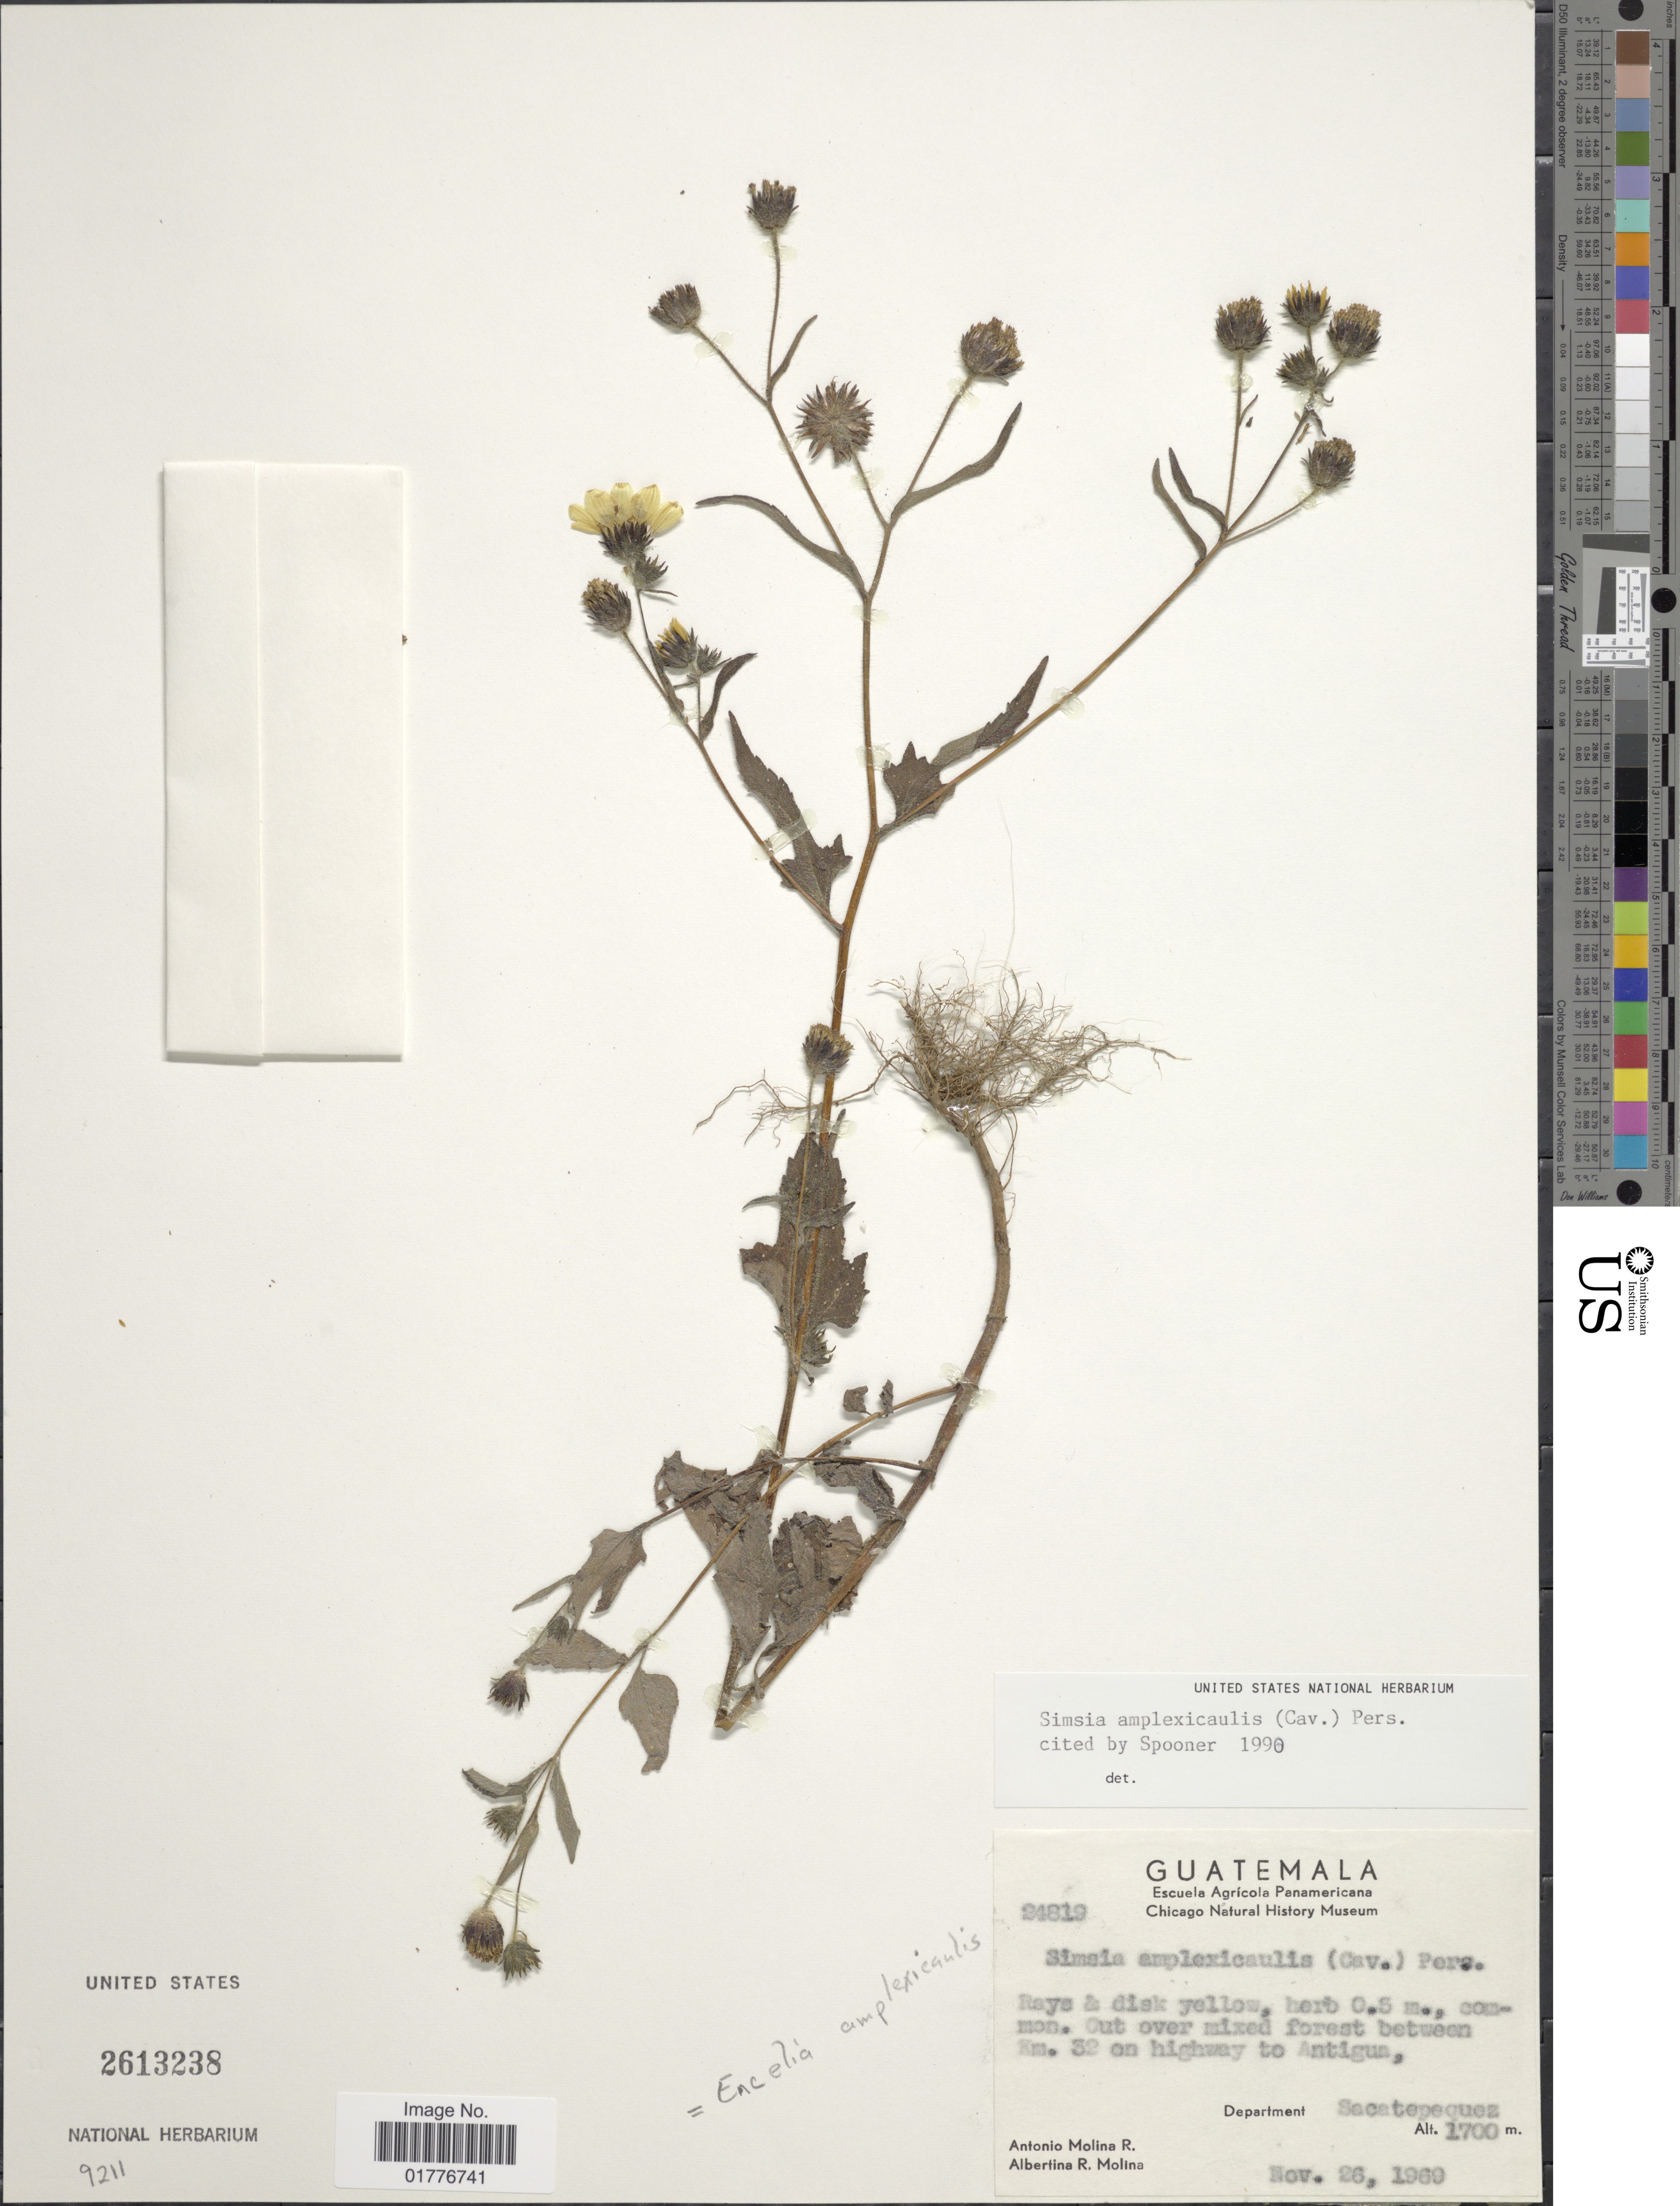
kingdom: Plantae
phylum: Tracheophyta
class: Magnoliopsida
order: Asterales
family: Asteraceae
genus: Simsia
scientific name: Simsia amplexicaulis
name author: (Cav.) Pers.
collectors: A. Molina R. & A. R. Molina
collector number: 24819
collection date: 1969-11-26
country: Guatemala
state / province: Sacatepéquez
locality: Forest between km. 32 on highway to Antigua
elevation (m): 1700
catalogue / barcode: US 2613238